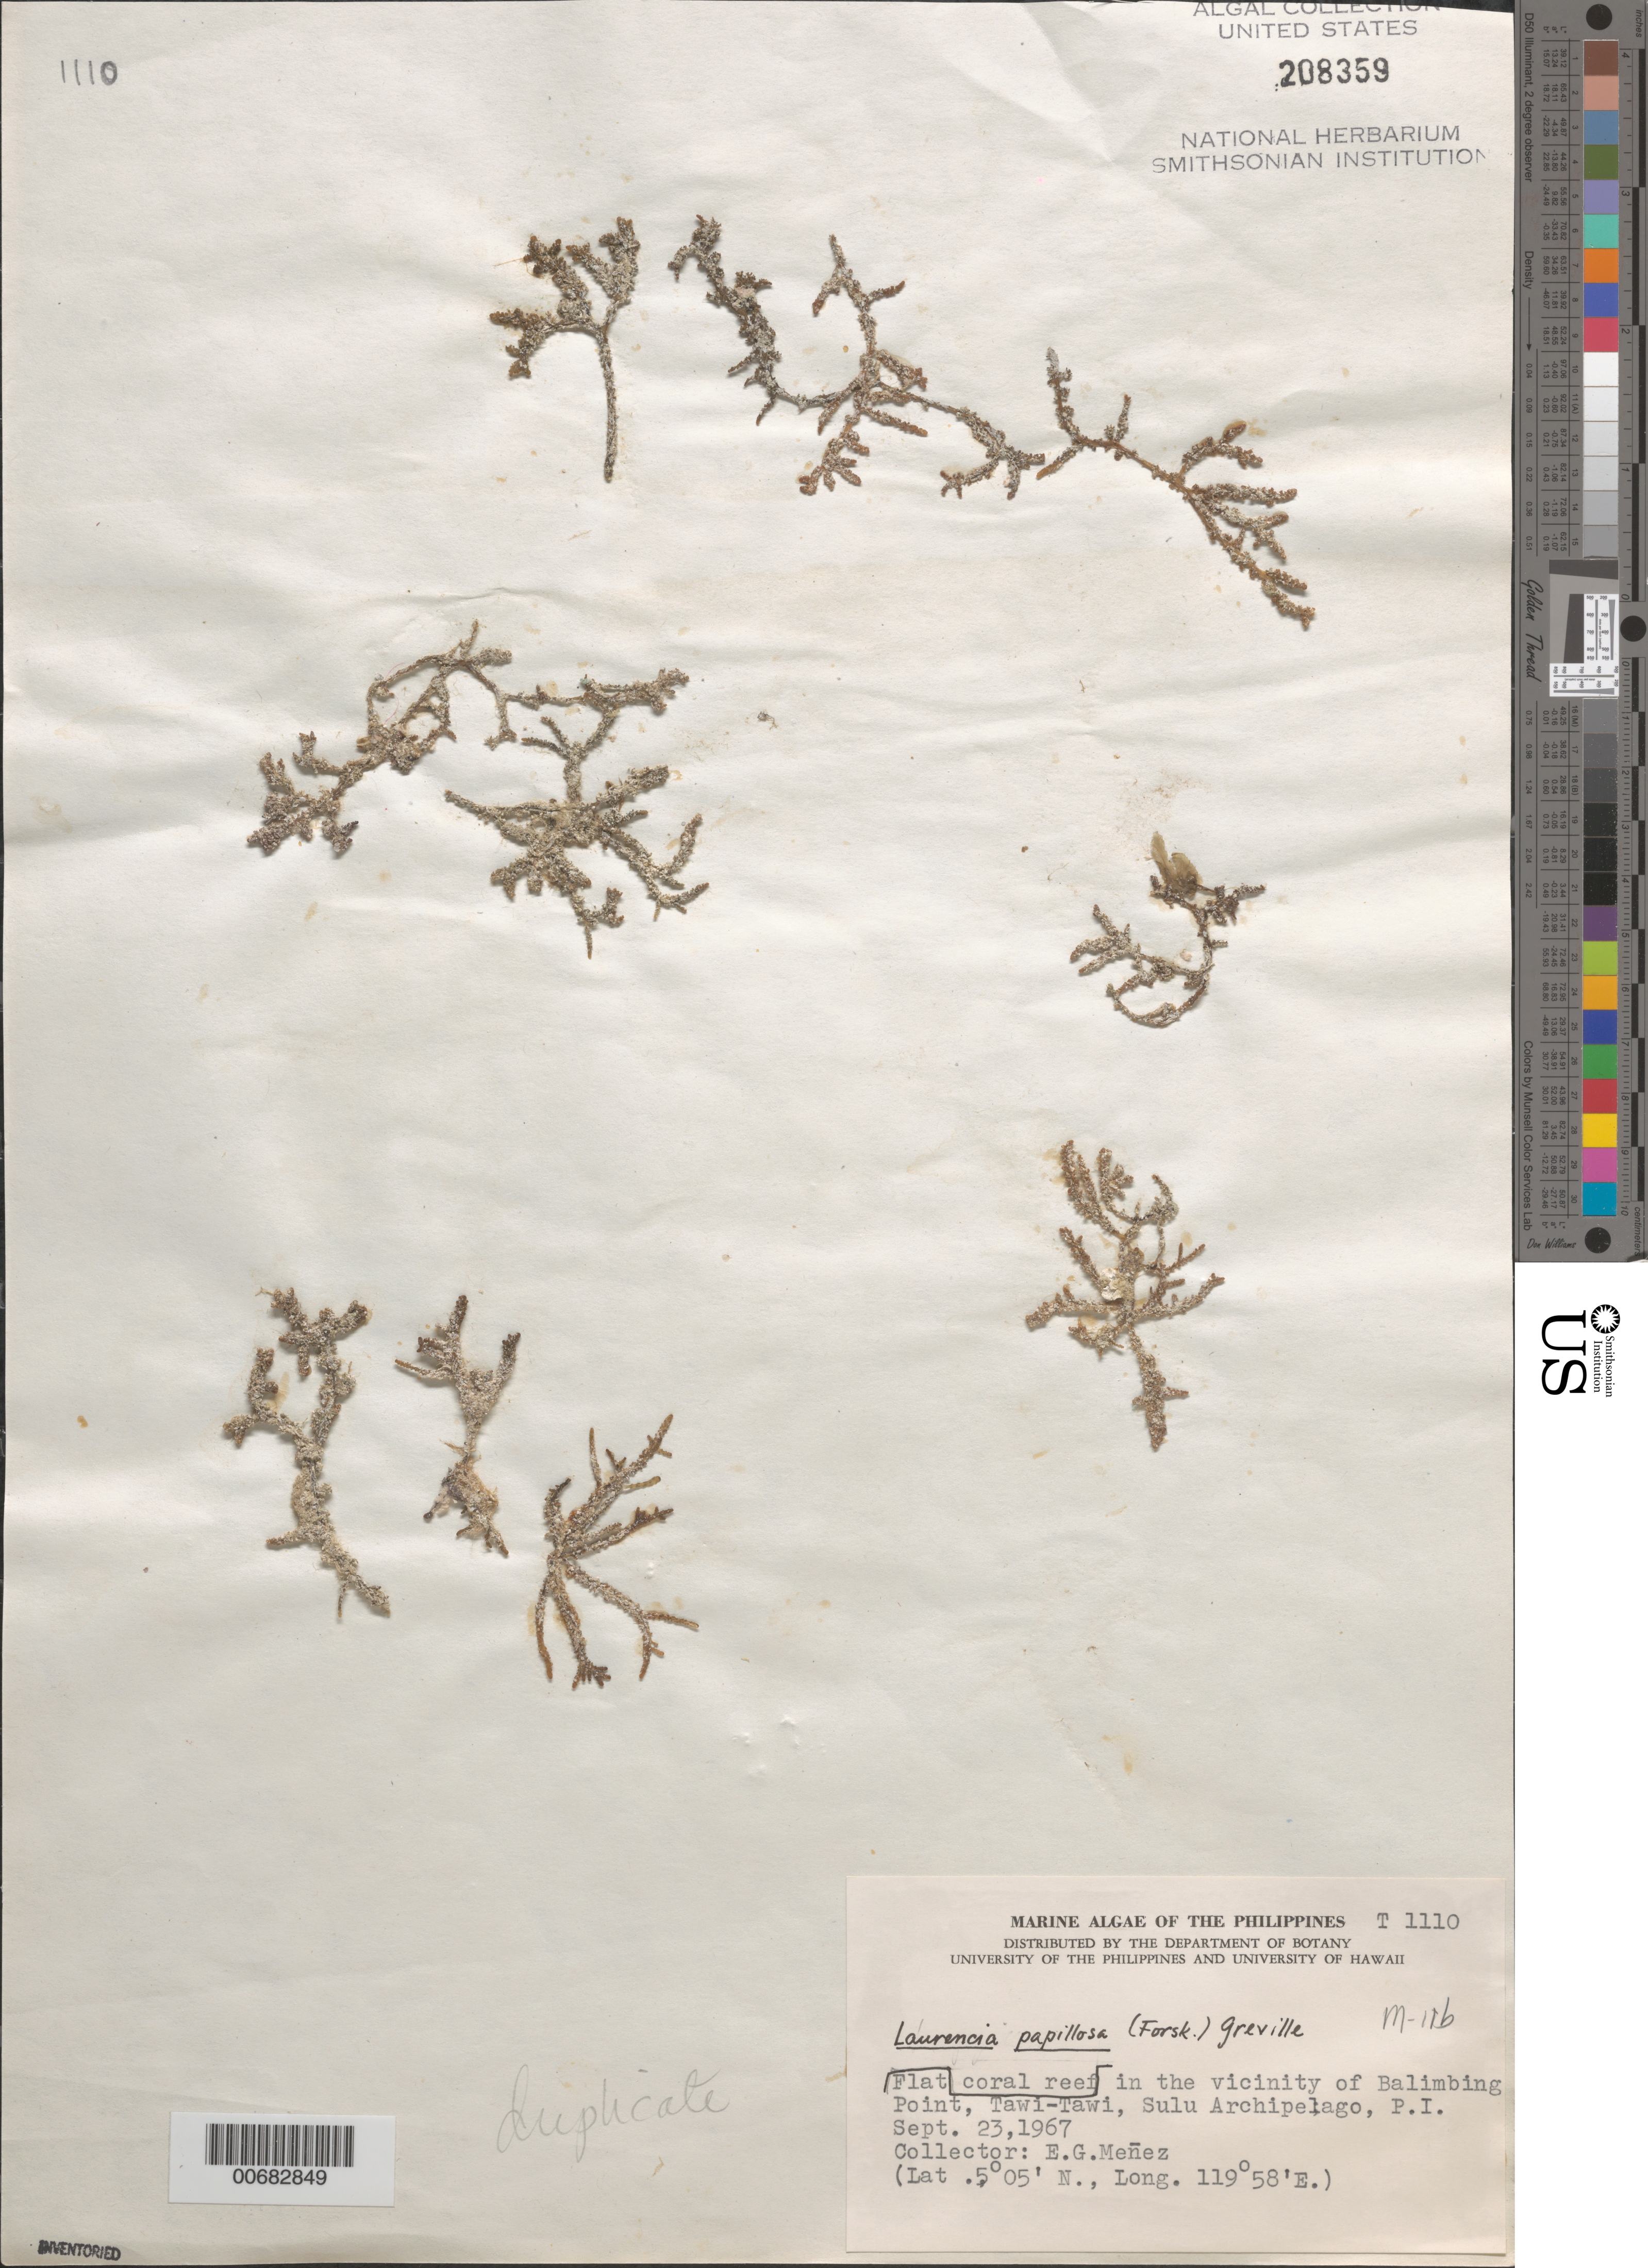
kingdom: Plantae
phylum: Rhodophyta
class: Florideophyceae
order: Ceramiales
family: Rhodomelaceae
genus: Palisada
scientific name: Palisada perforata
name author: (Bory) K.W. Nam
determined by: Algae name updating Project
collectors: Meñez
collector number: T1110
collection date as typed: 23 Sep 1967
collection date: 1967-09-23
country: Philippines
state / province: Muslim Mindanao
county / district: Tawi Tawi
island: Tawitawi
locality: Balimbing Point area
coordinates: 5 05' N, 119 58' E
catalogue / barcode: US 208359